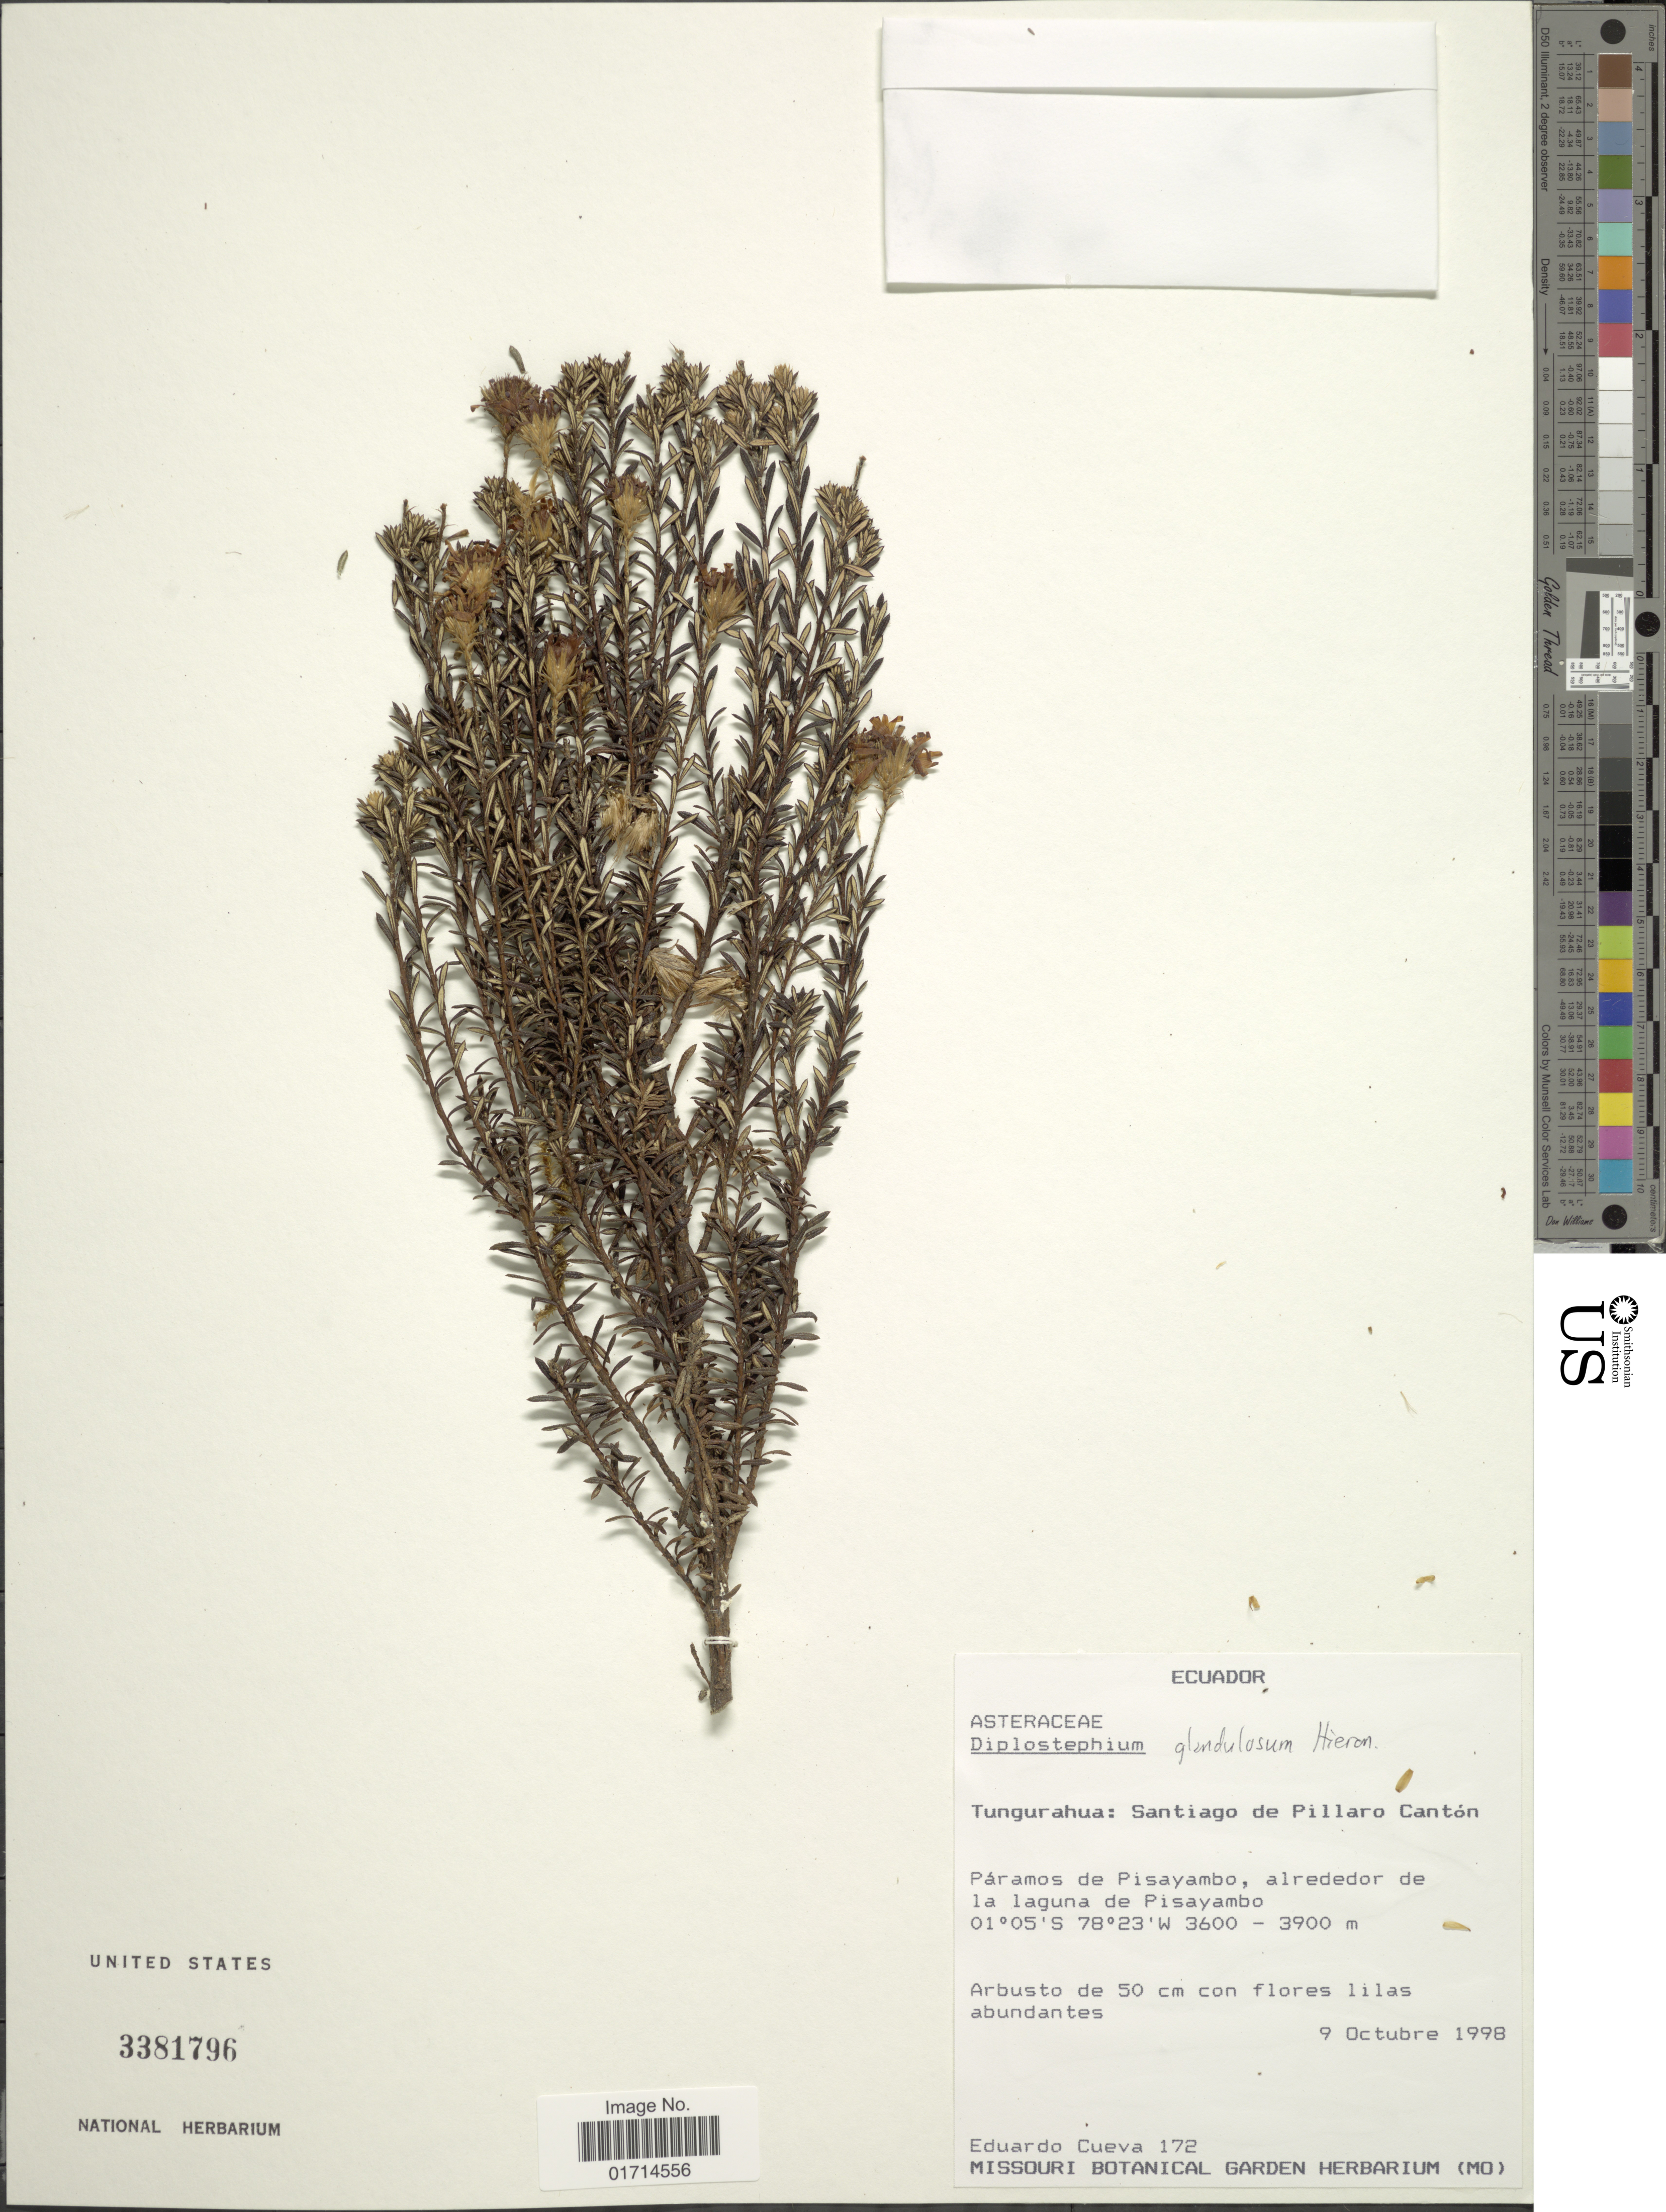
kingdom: Plantae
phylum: Tracheophyta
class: Magnoliopsida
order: Asterales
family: Asteraceae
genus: Diplostephium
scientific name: Diplostephium glandulosum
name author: Hieron.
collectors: E. Cueva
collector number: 172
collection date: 1998-10-09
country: Ecuador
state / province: Tungurahua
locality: Santiago de Pillaro Canton, Paramos de Pisayambo, alrededor de la laguna de Pisayambo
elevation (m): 3600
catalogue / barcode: US 3381796